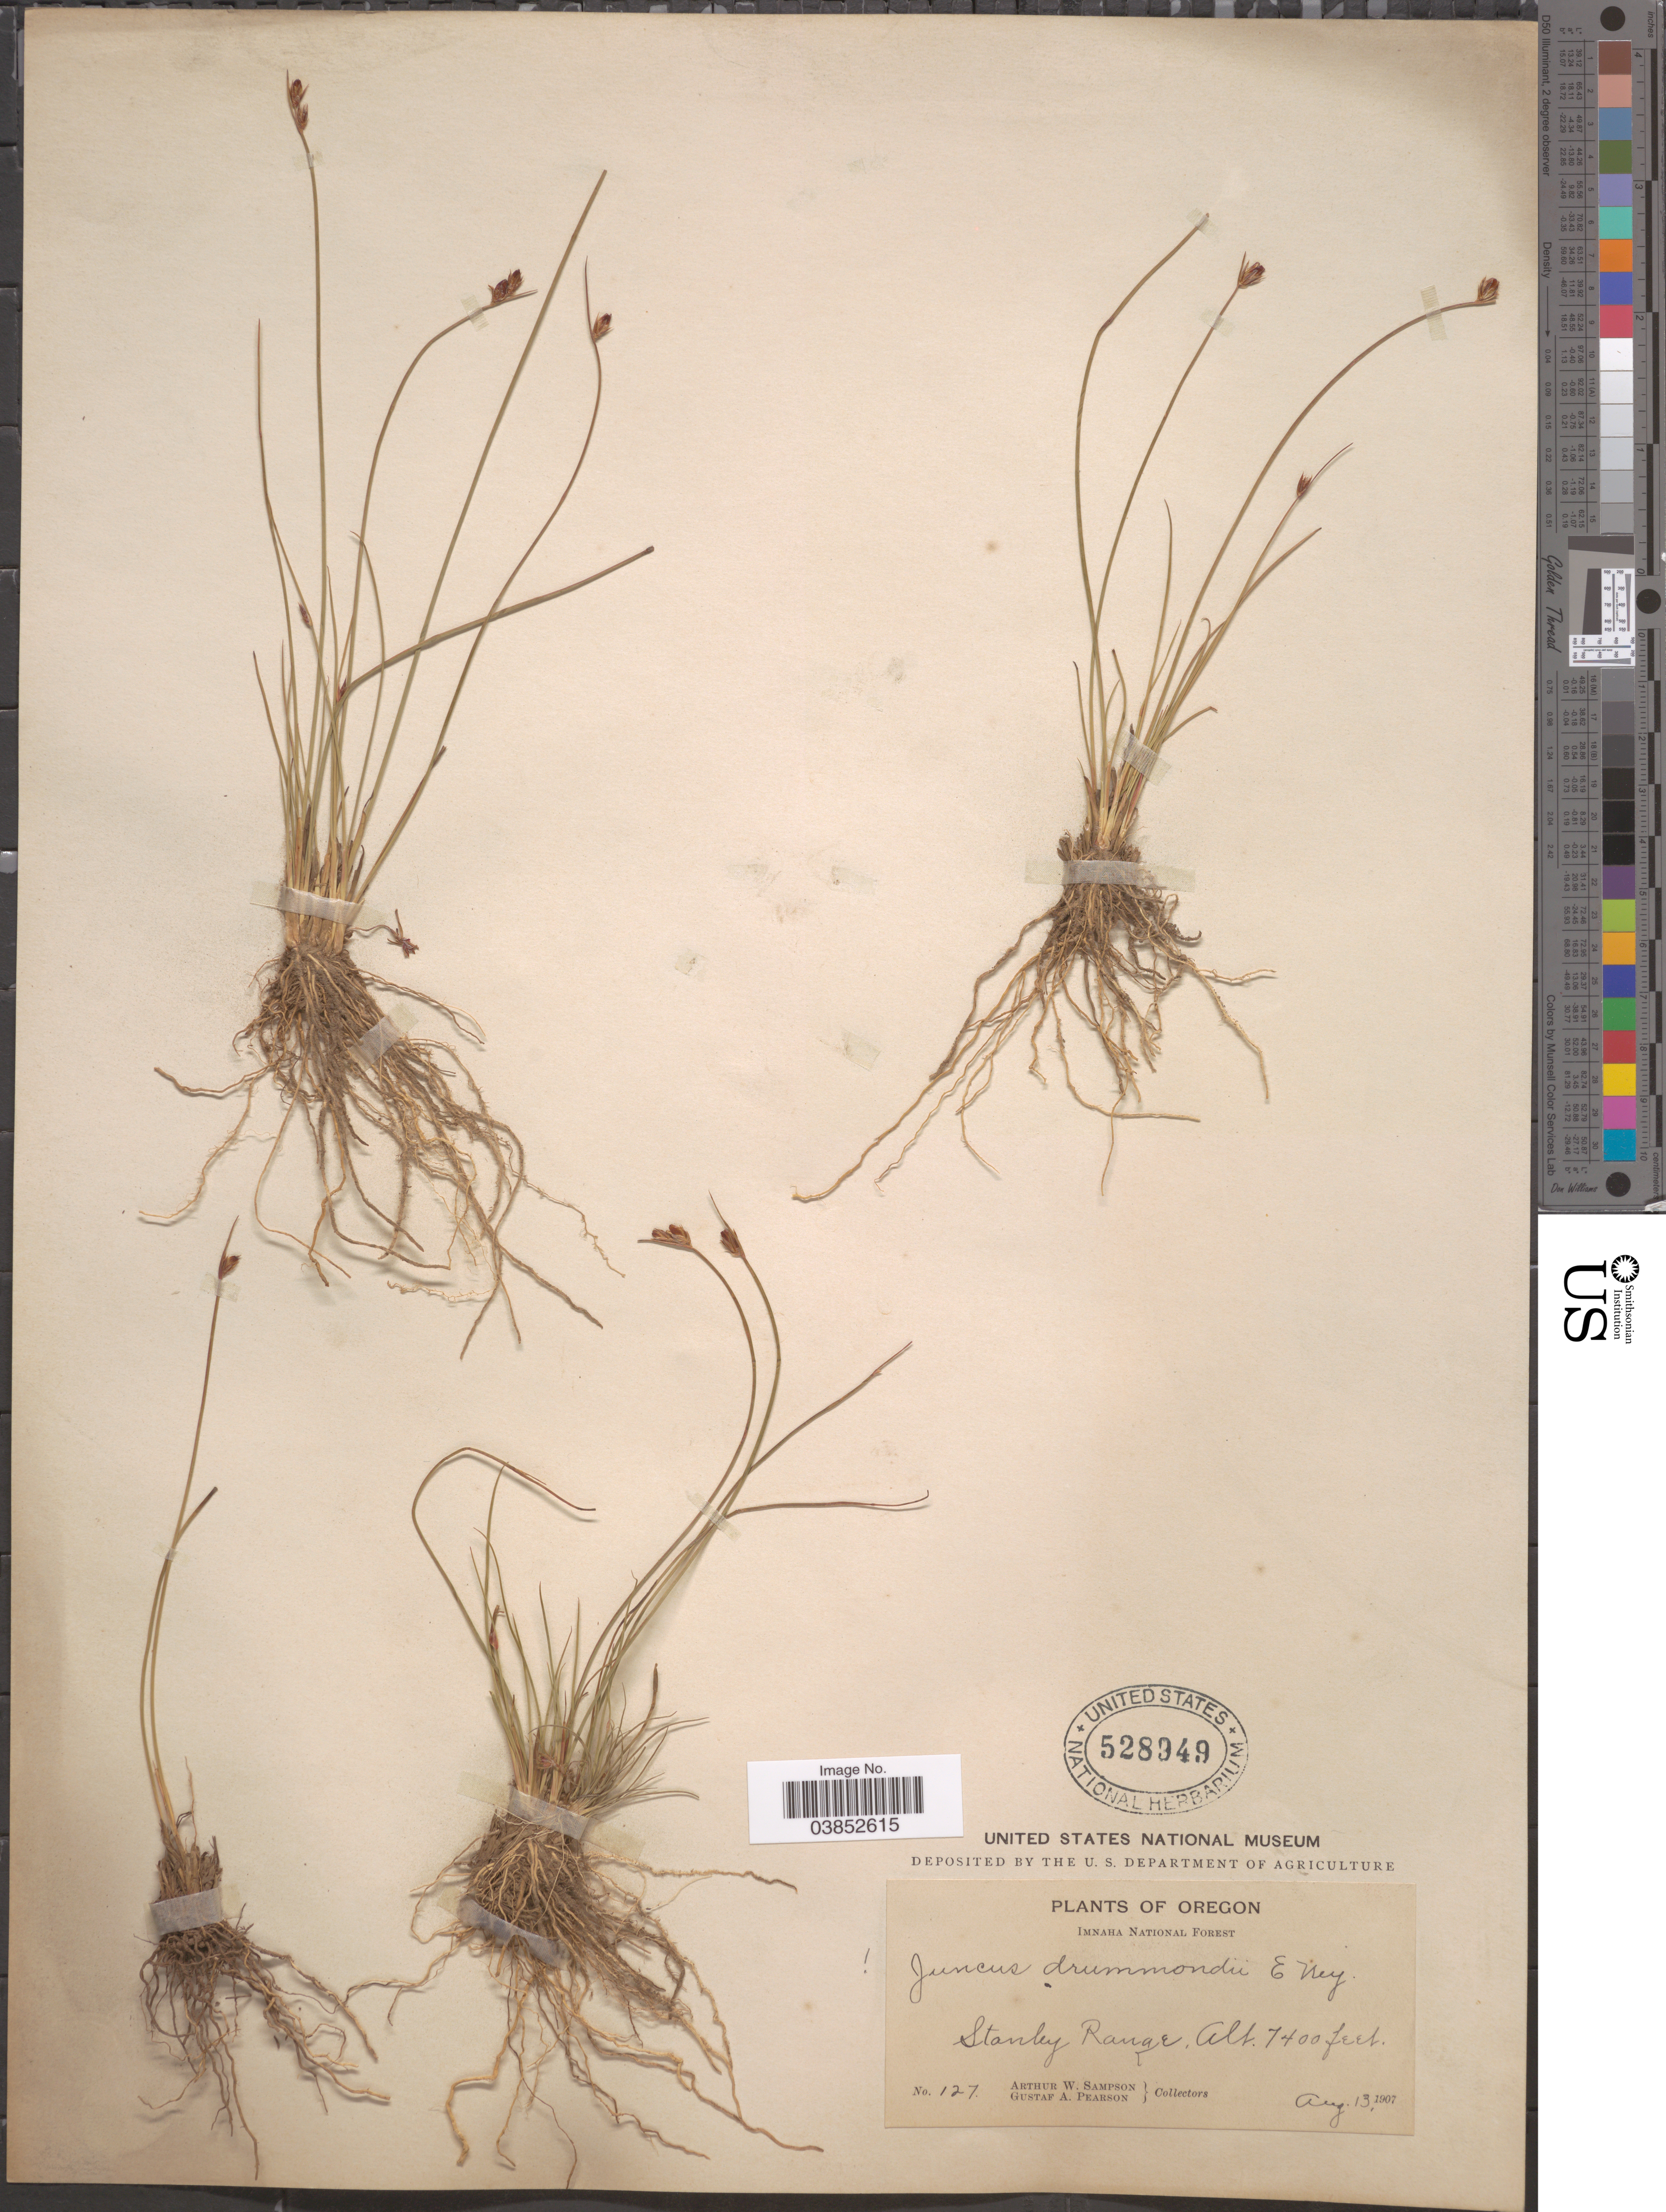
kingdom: Plantae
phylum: Tracheophyta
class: Liliopsida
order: Poales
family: Juncaceae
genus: Juncus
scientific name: Juncus drummondii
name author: E. Mey.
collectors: A. Sampson & G. Pearson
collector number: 127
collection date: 1907-08-13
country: United States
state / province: Oregon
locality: Imnaha National Forest. Stanley Range.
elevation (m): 2256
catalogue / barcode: US 528949